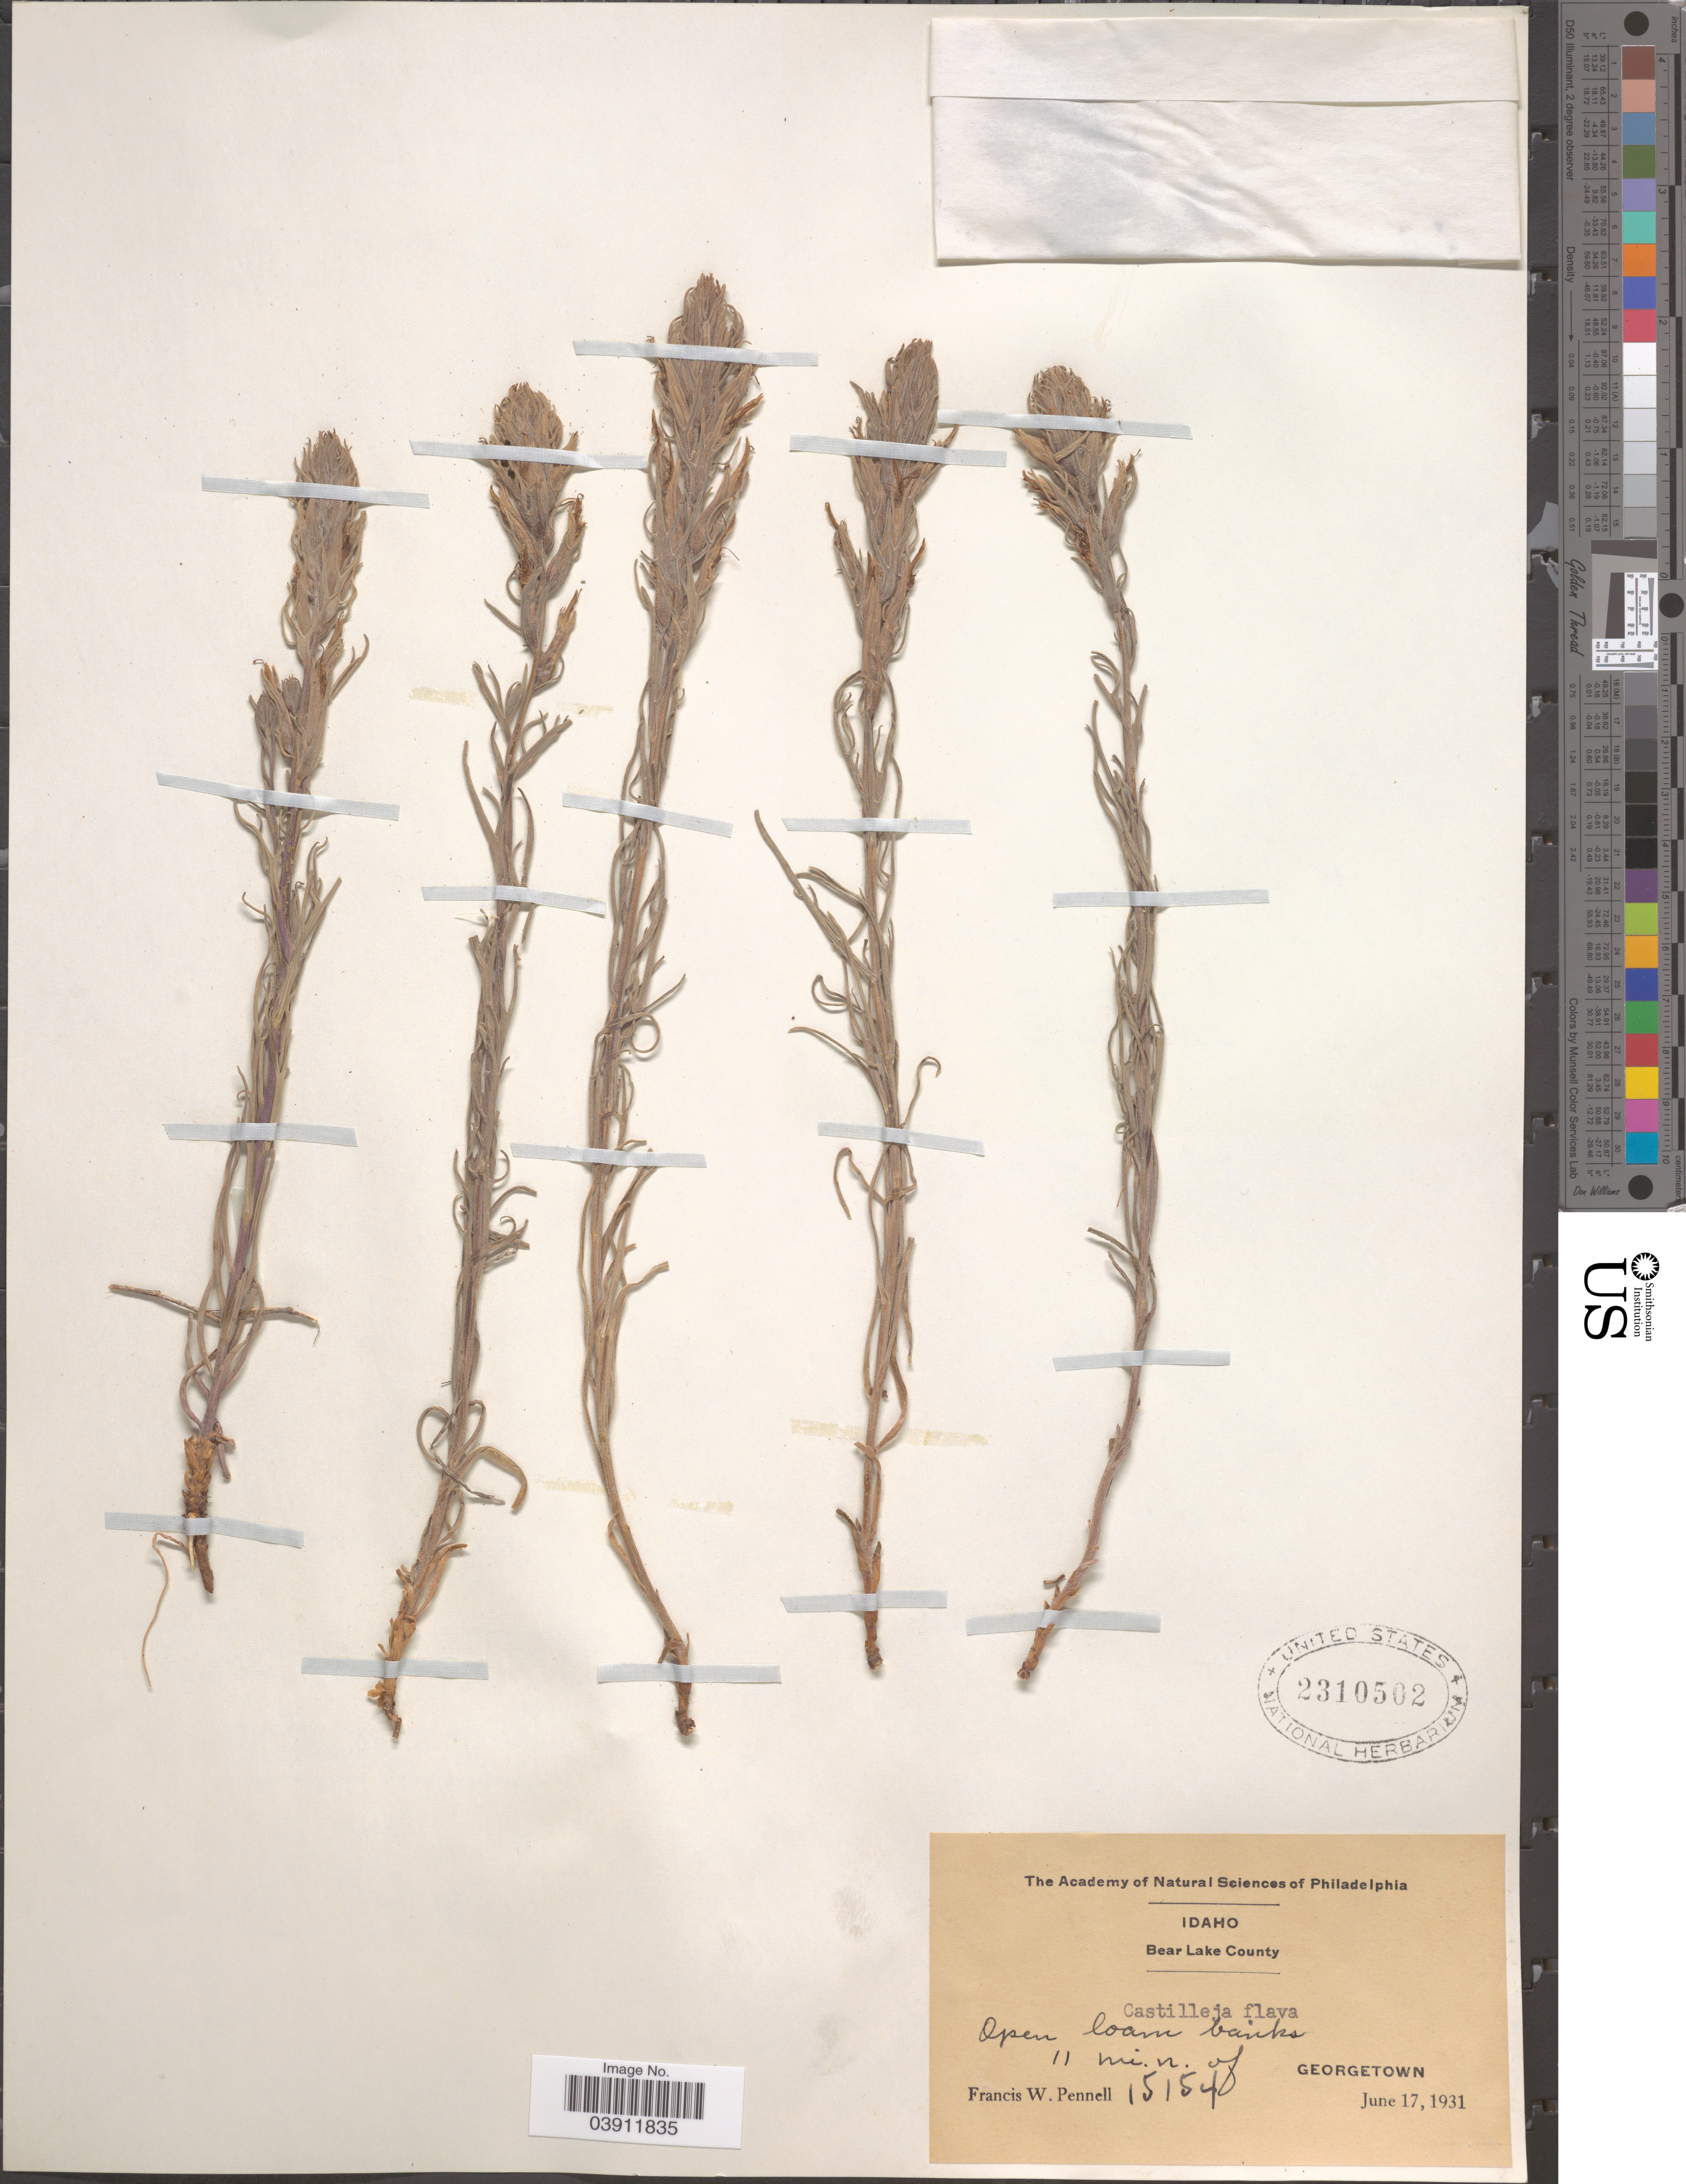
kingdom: Plantae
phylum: Tracheophyta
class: Magnoliopsida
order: Lamiales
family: Orobanchaceae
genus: Castilleja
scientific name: Castilleja flava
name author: S. Watson in C. King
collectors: F. W. Pennell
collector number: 15154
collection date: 1931-06-17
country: United States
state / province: Idaho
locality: Bear Lake County. Open loam banks, 11 mi. n. of Georgetown.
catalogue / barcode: US 2310502